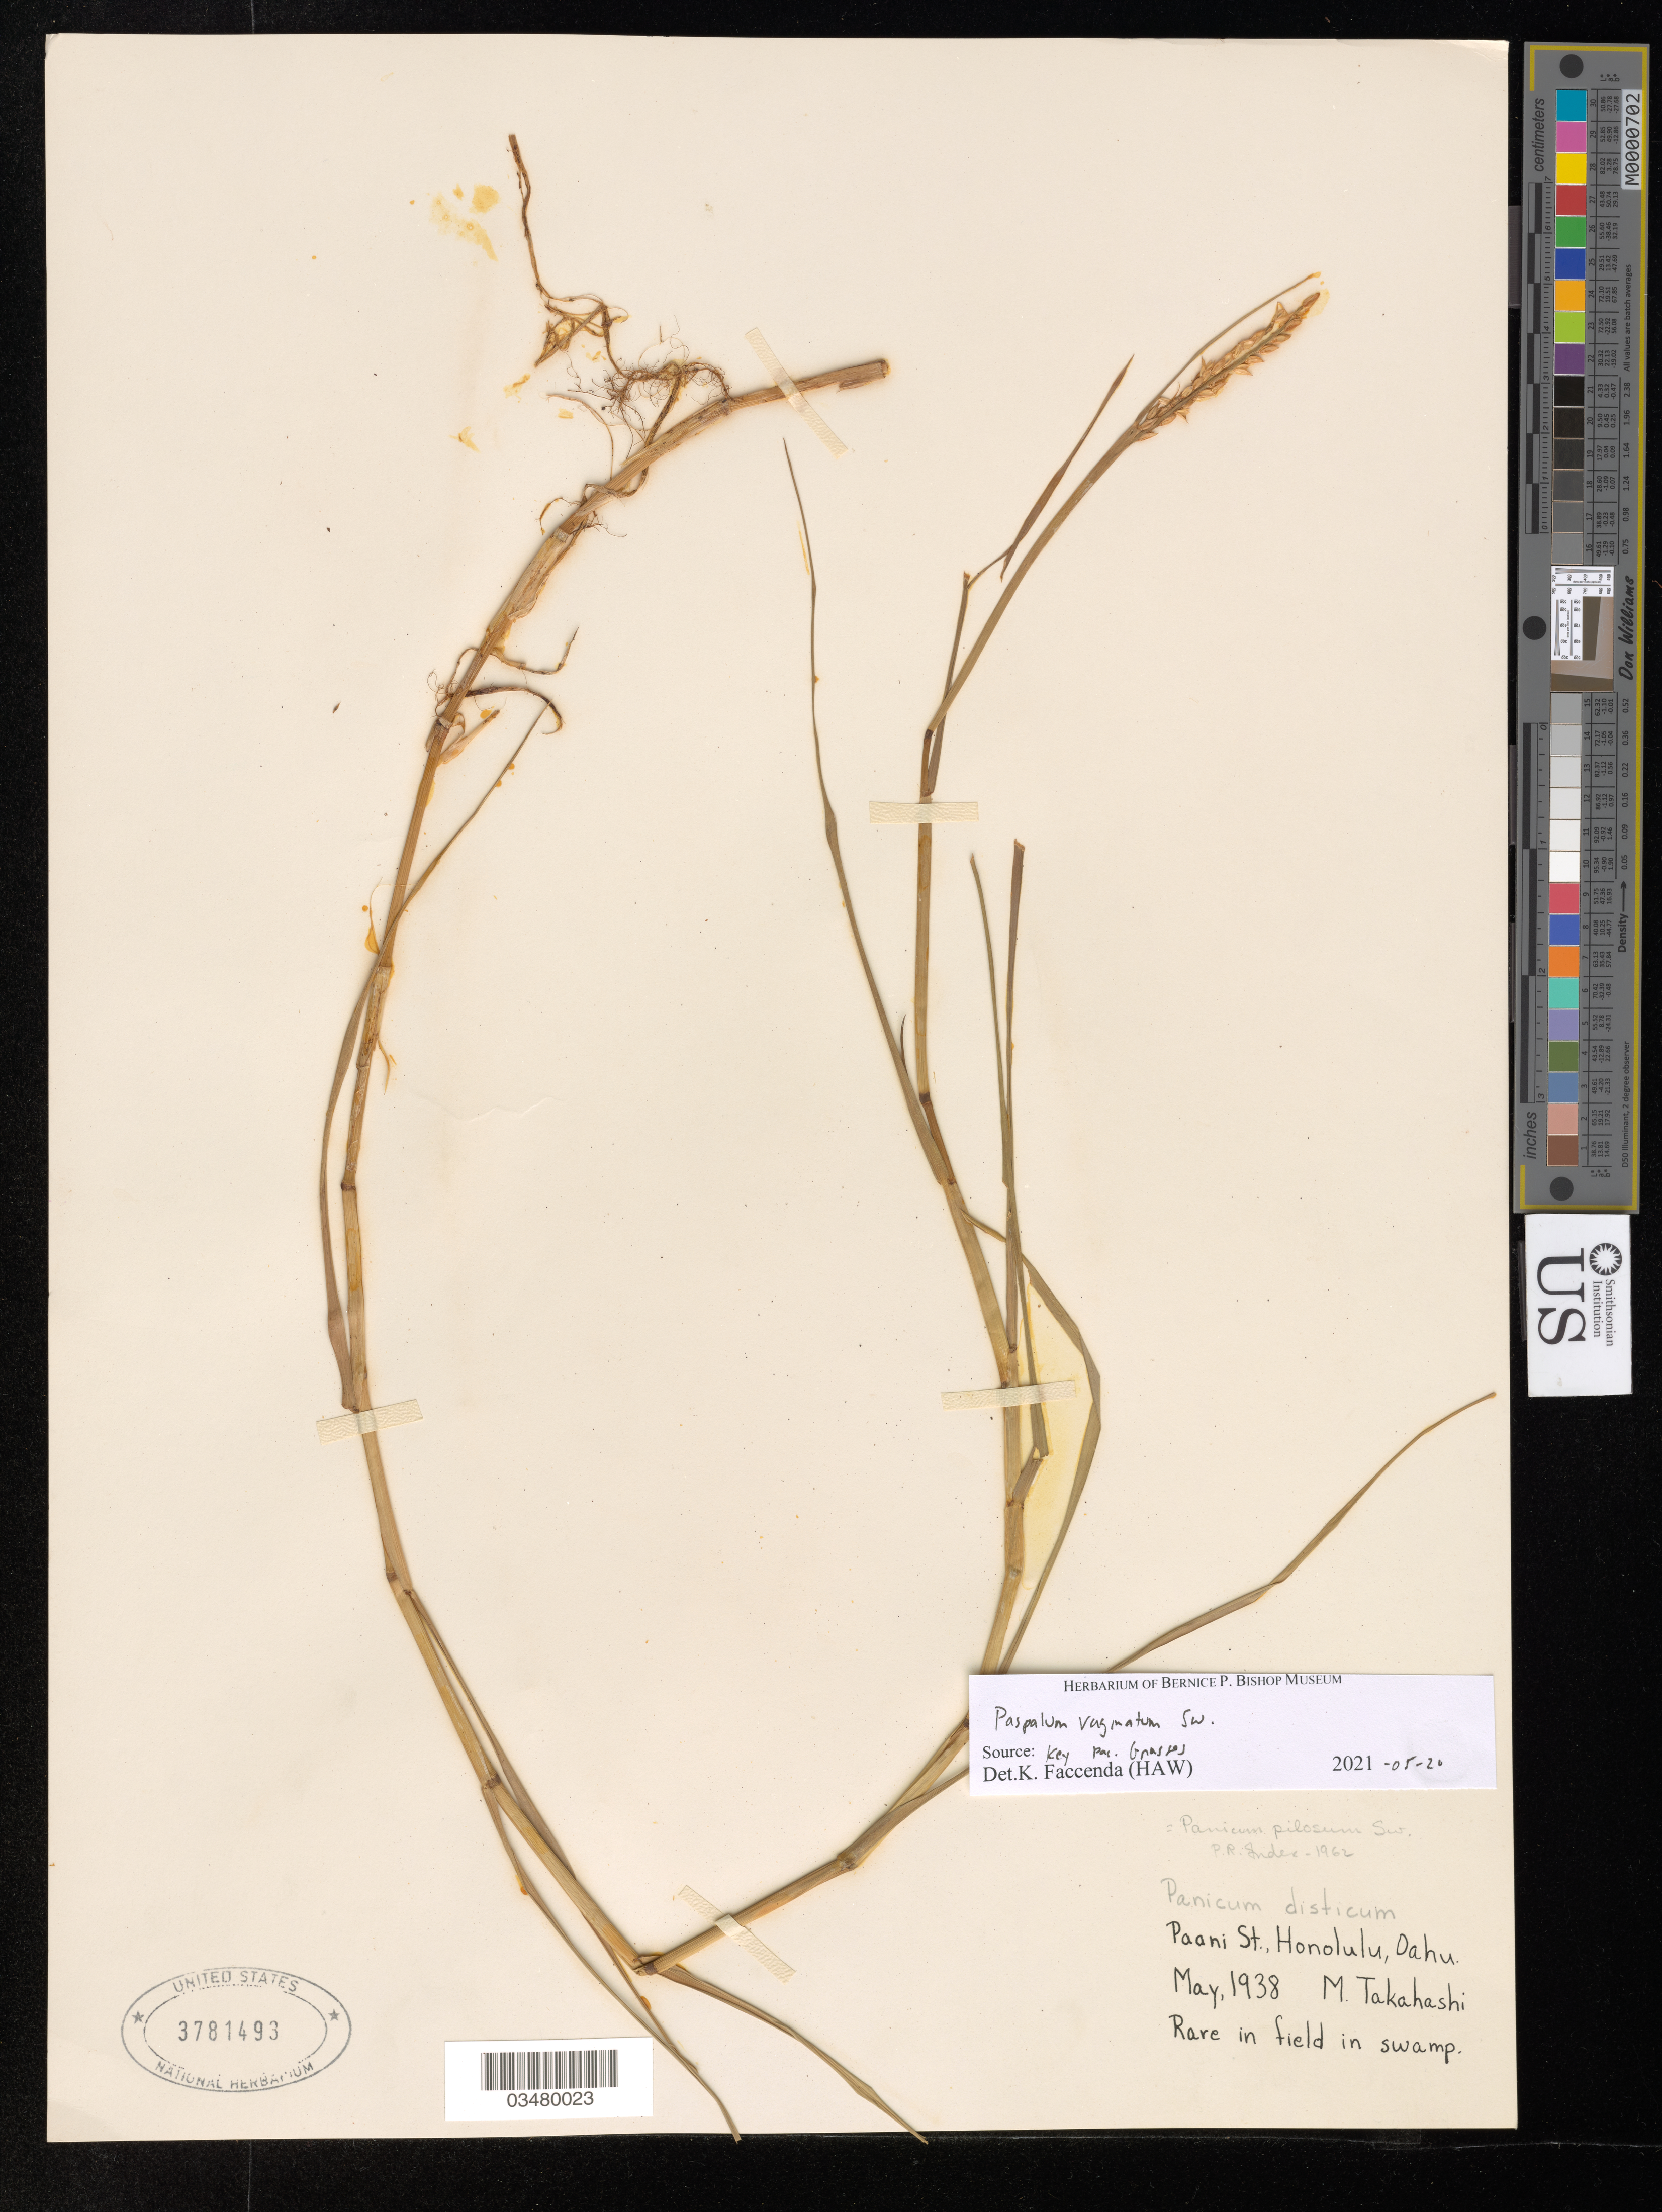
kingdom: Plantae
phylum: Tracheophyta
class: Liliopsida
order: Poales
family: Poaceae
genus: Paspalum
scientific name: Paspalum vaginatum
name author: Sw.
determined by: Faccenda, K.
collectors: M. Takahashi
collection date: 1938-05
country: United States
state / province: Hawaii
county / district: Honolulu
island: Oahu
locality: Paani St., Honolulu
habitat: Field in swamp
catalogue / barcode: US 3781493